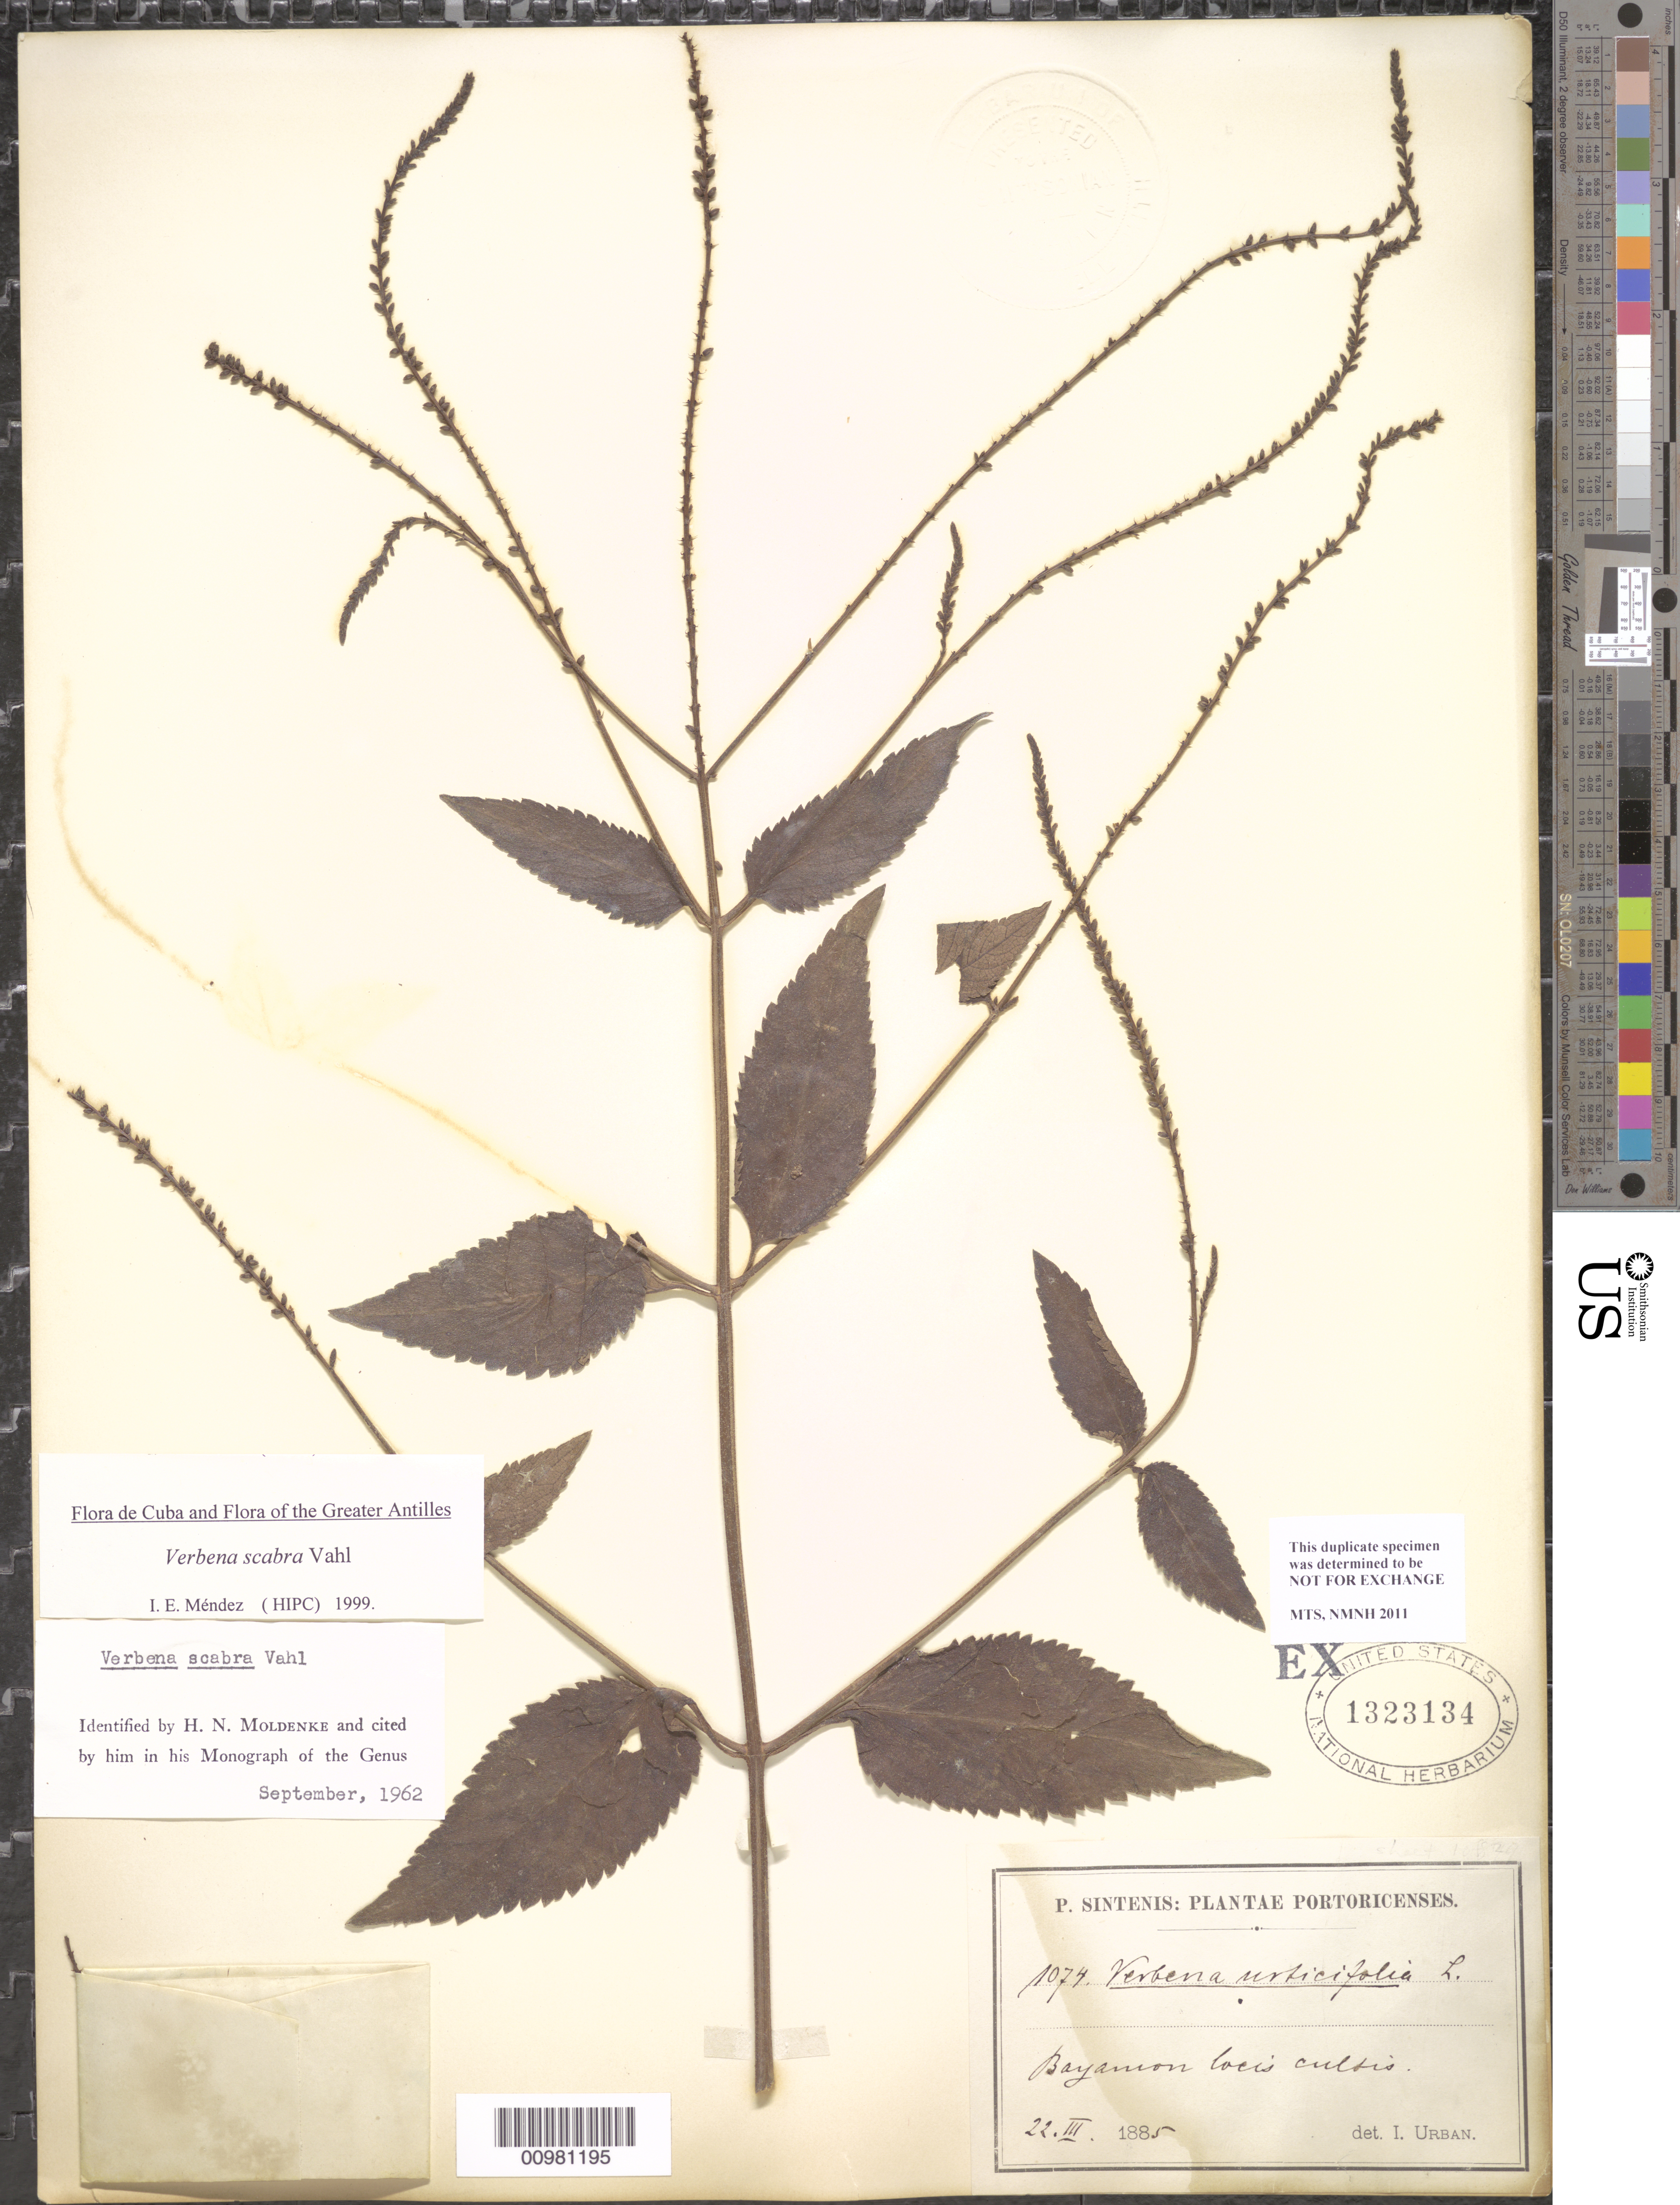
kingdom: Plantae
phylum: Tracheophyta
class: Magnoliopsida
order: Lamiales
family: Verbenaceae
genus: Verbena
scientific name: Verbena scabra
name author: Vahl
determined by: Méndez, Isidro E., (HIPC)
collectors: P. Sintenis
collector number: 1074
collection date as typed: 22 Mar 1885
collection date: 1885-03-22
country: Puerto Rico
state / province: Bayamón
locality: Bayamon, locis cultis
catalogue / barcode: US 1323134